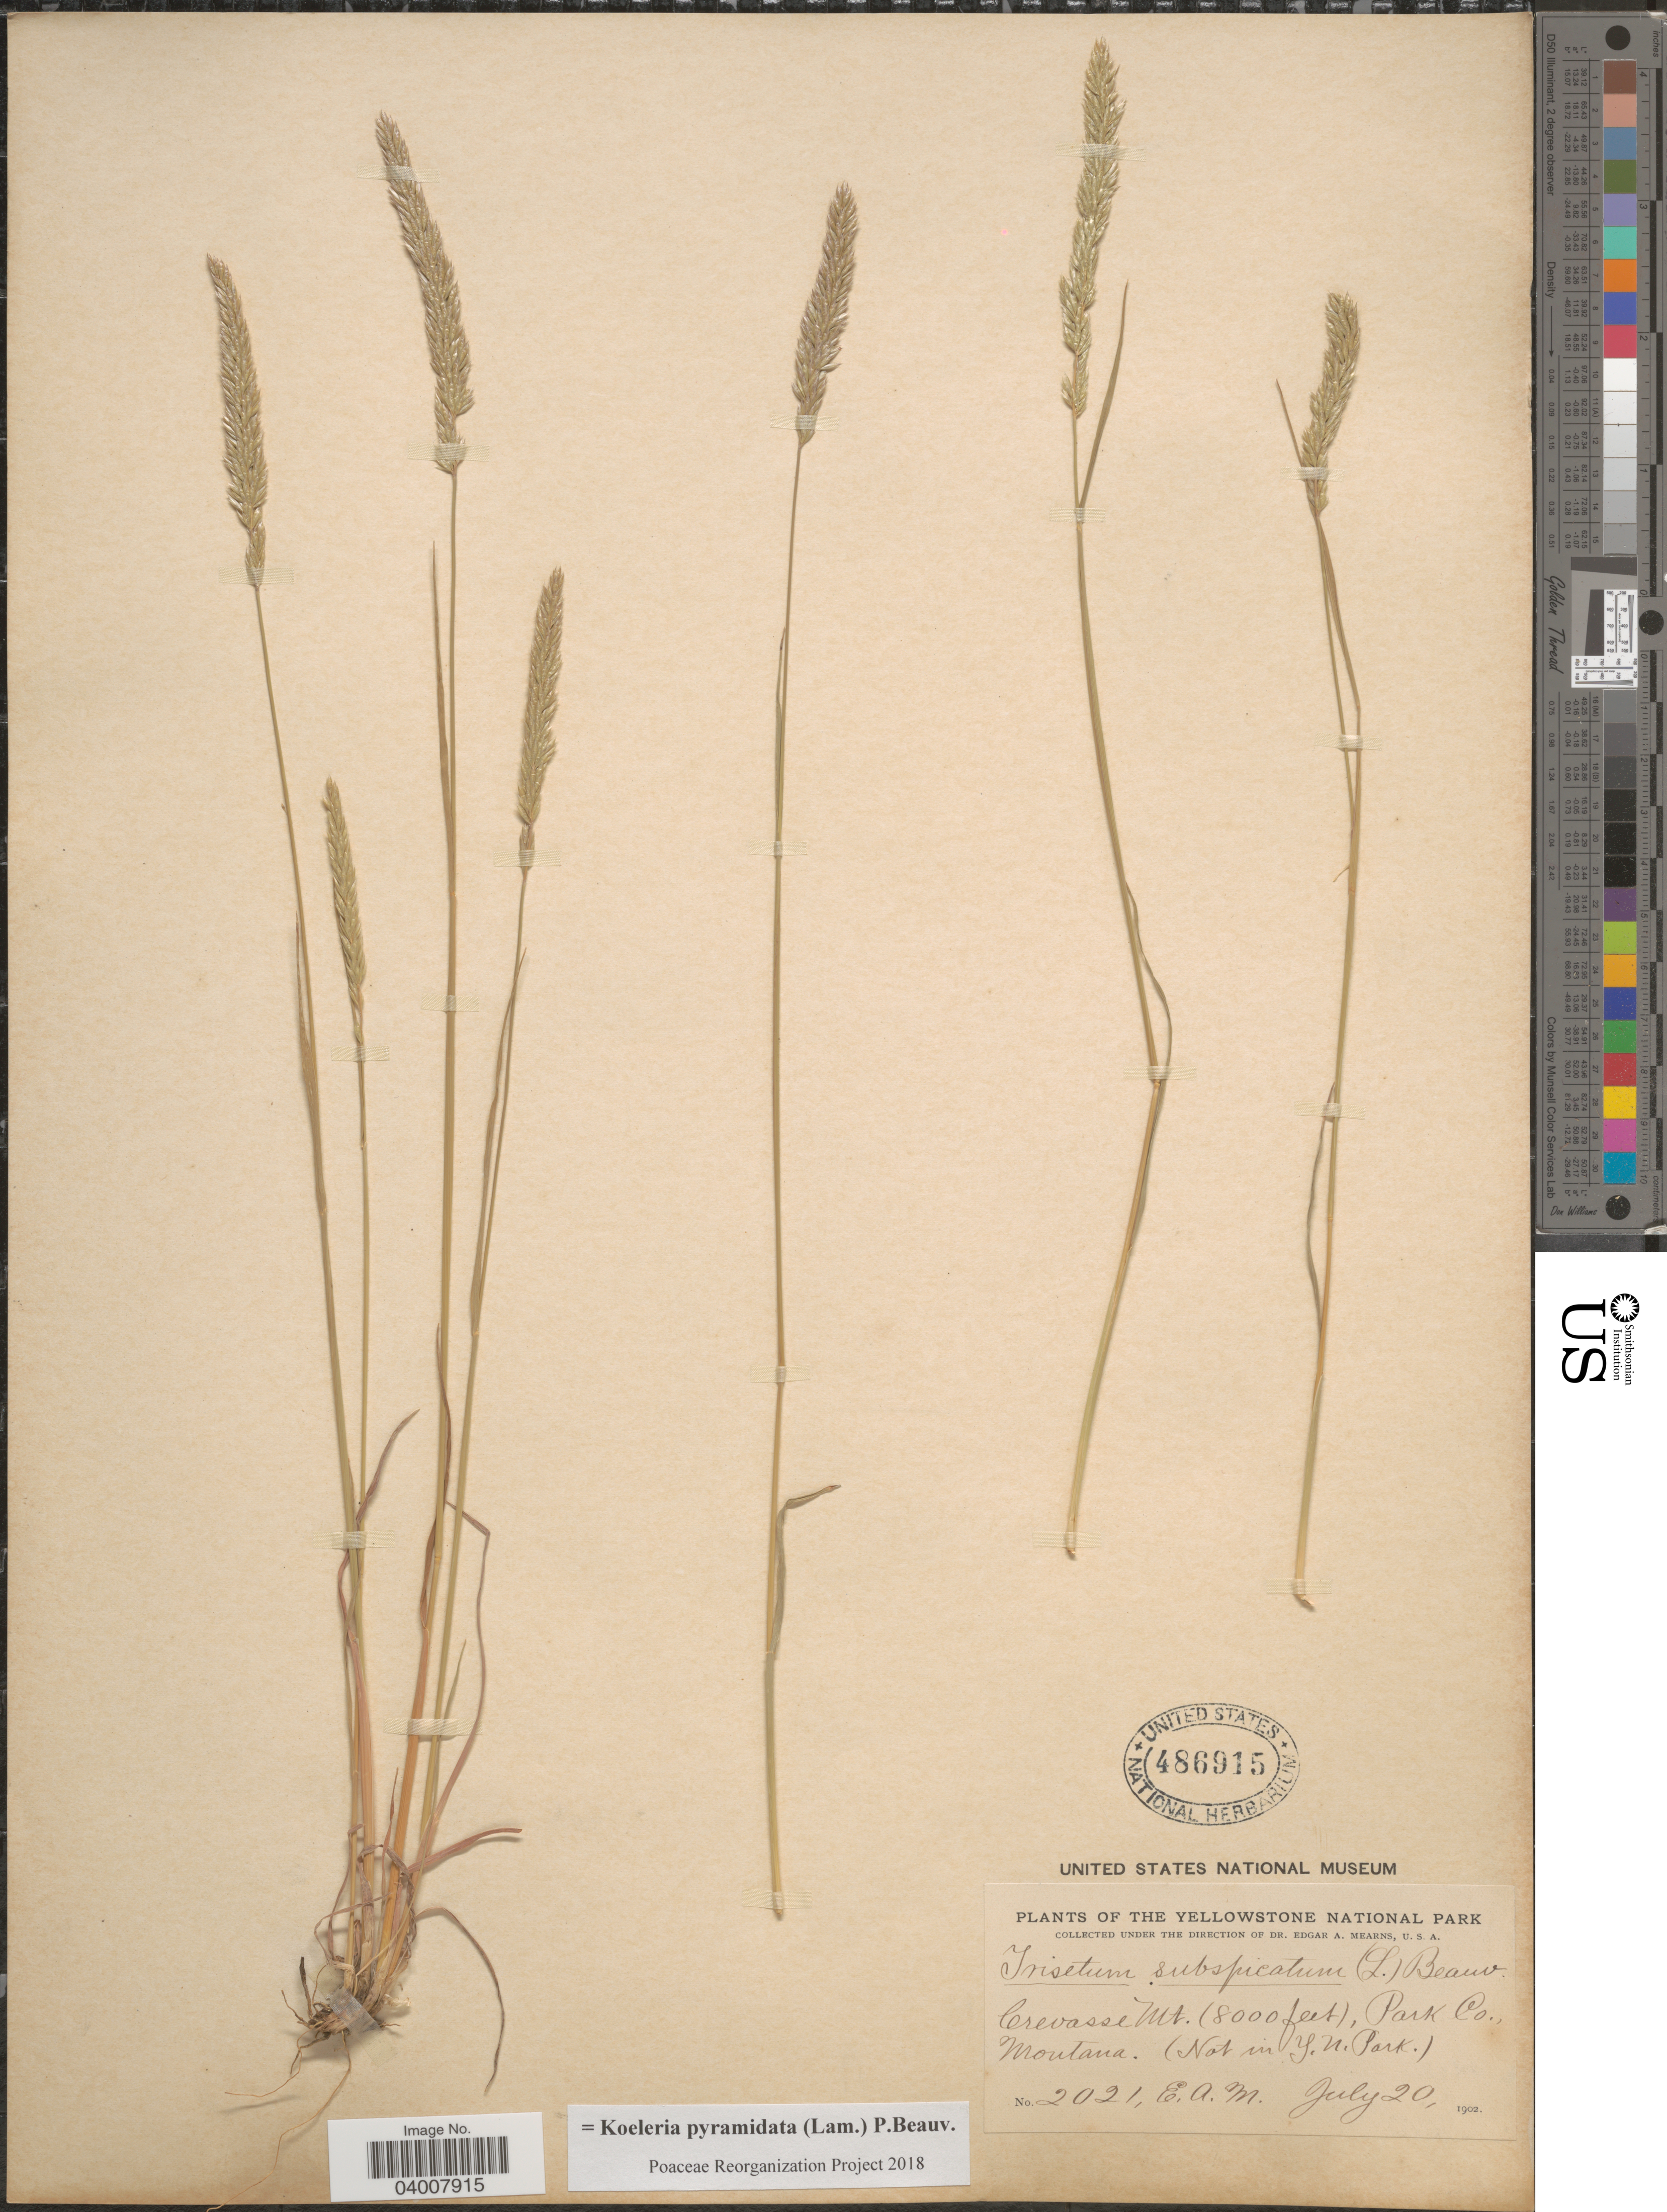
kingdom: Plantae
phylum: Tracheophyta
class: Liliopsida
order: Poales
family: Poaceae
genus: Koeleria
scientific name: Koeleria pyramidata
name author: (Lam.) P. Beauv.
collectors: E. A. Mearns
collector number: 2021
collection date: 1902-07-20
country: United States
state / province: Montana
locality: Yellowstone National Park. Crevasse Mt, Park Co. (Not in Y.N. Park.).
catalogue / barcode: US 486915